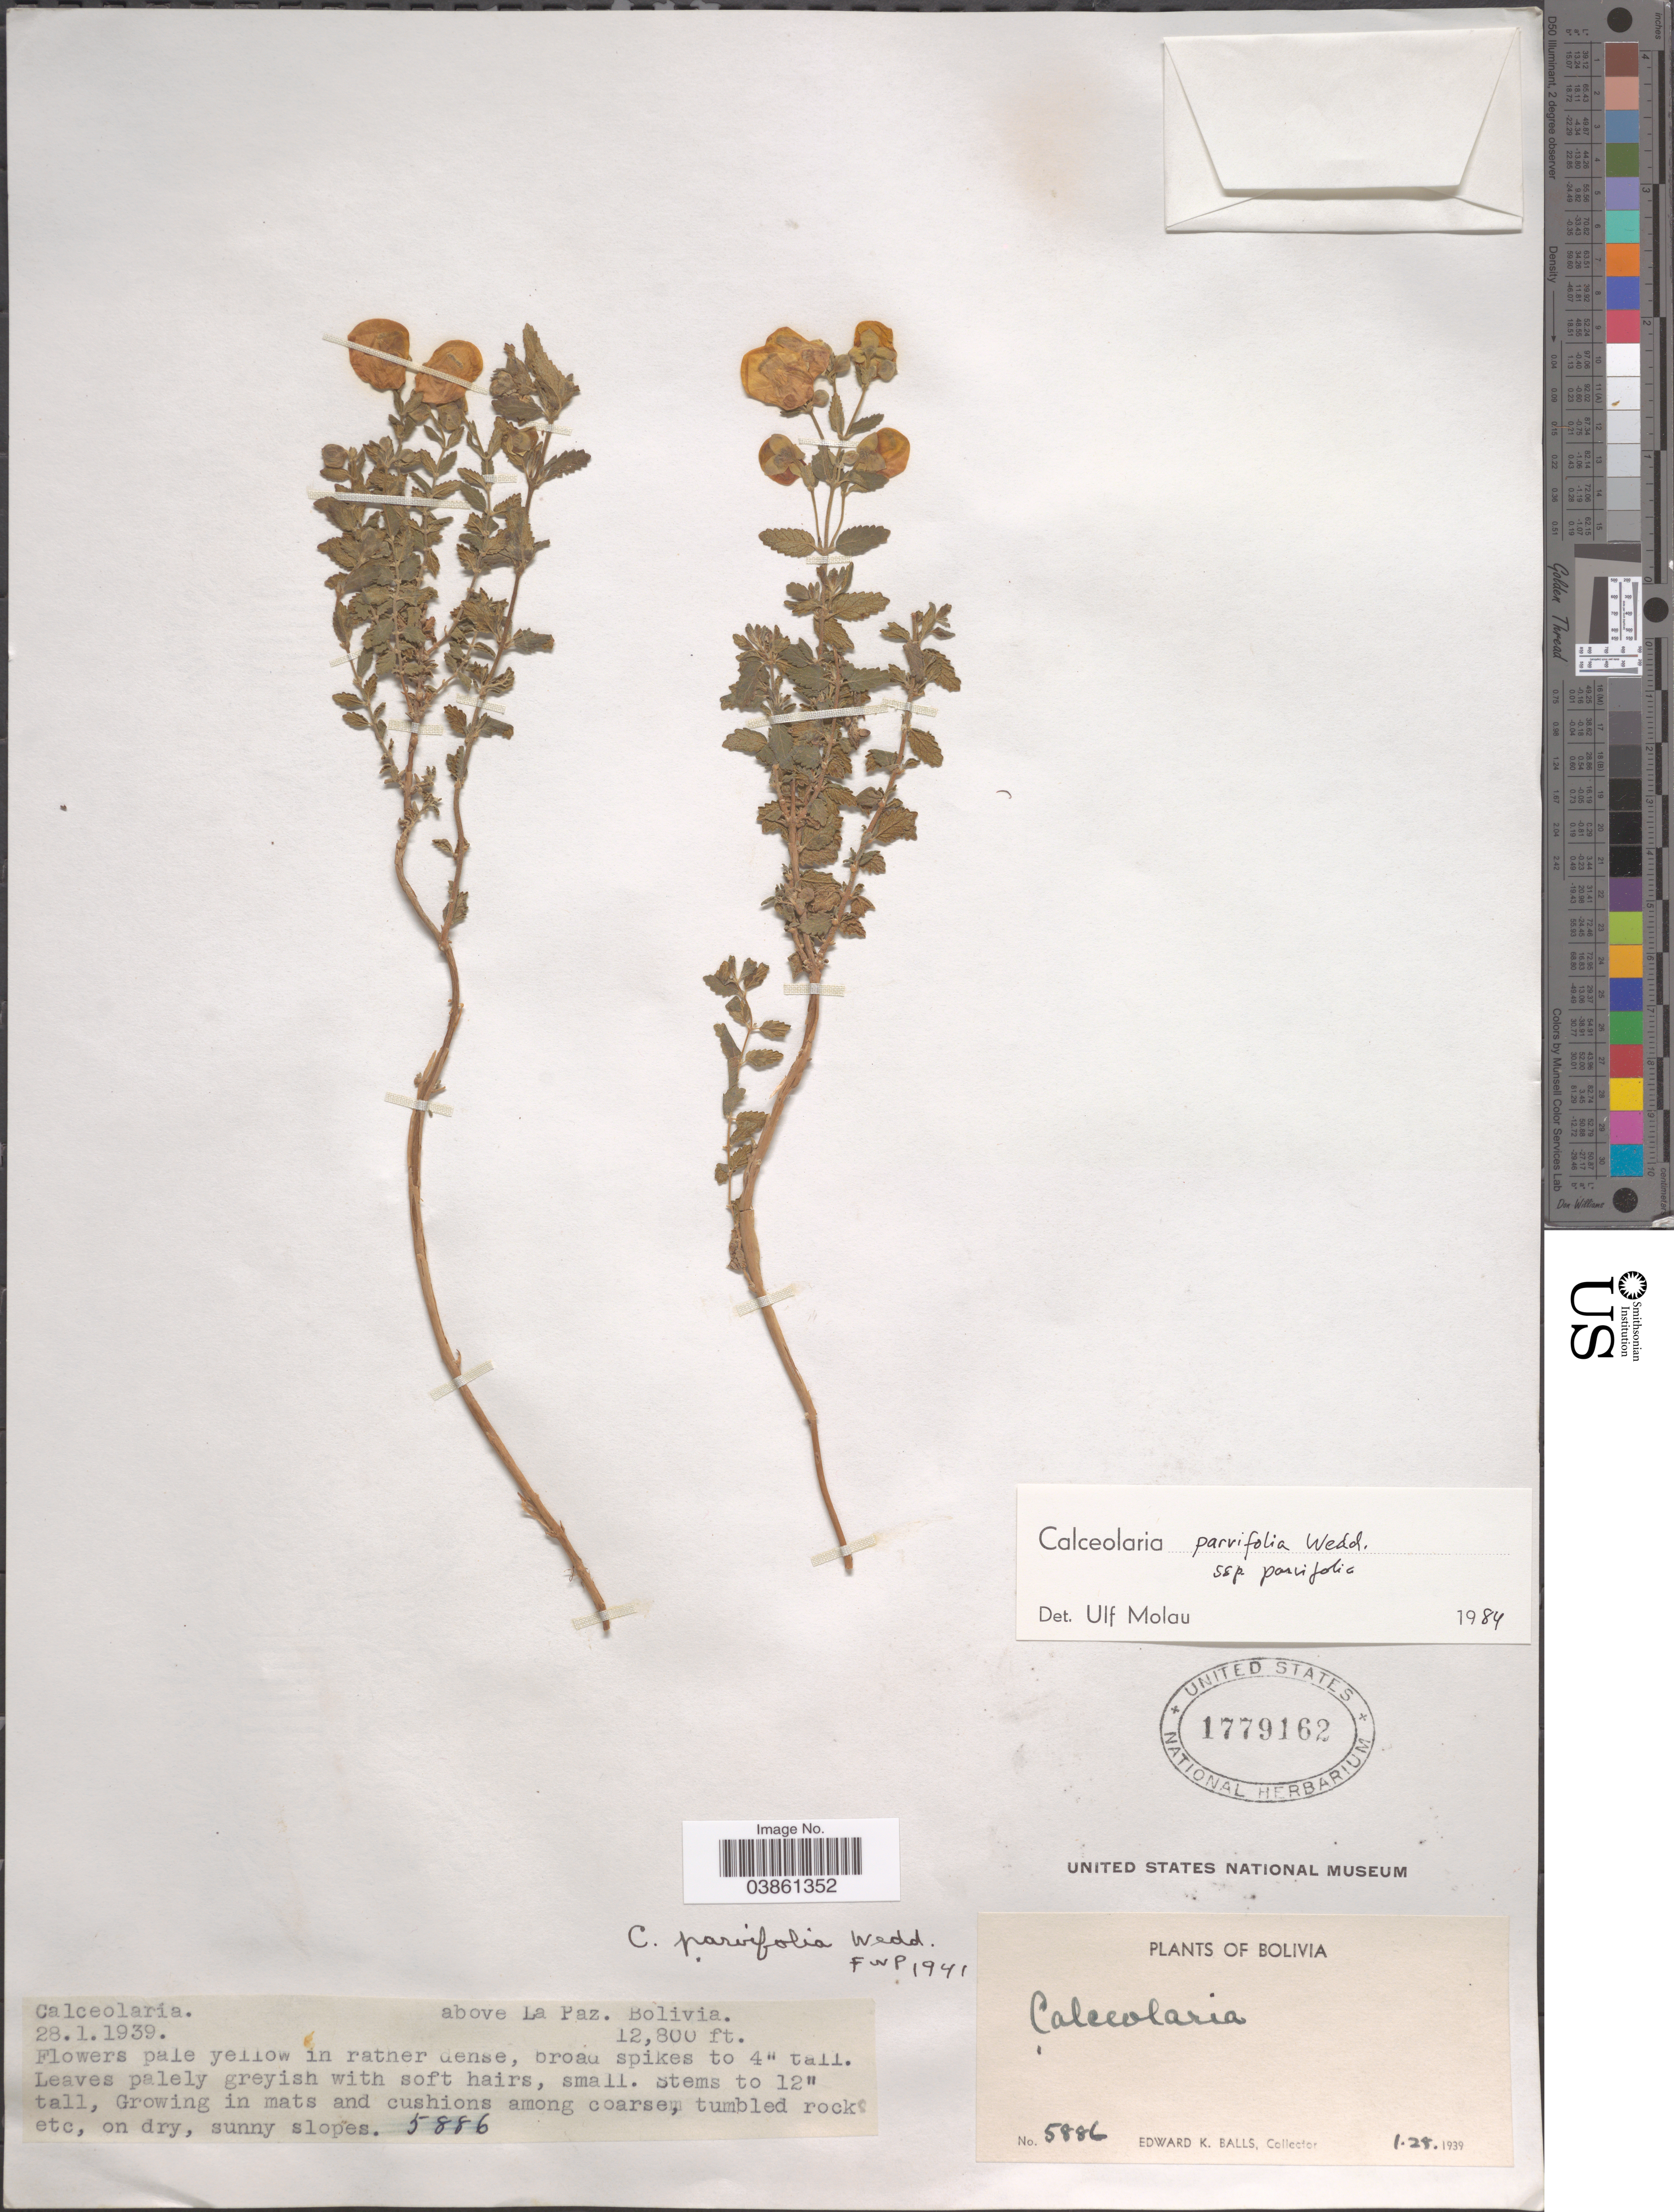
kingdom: Plantae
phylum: Tracheophyta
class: Magnoliopsida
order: Lamiales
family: Calceolariaceae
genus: Calceolaria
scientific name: Calceolaria parvifolia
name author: Wedd.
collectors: E. K. Balls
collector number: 5886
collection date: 1939-01-28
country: Bolivia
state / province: La Paz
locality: Above La Paz.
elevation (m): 3901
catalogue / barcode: US 1779162